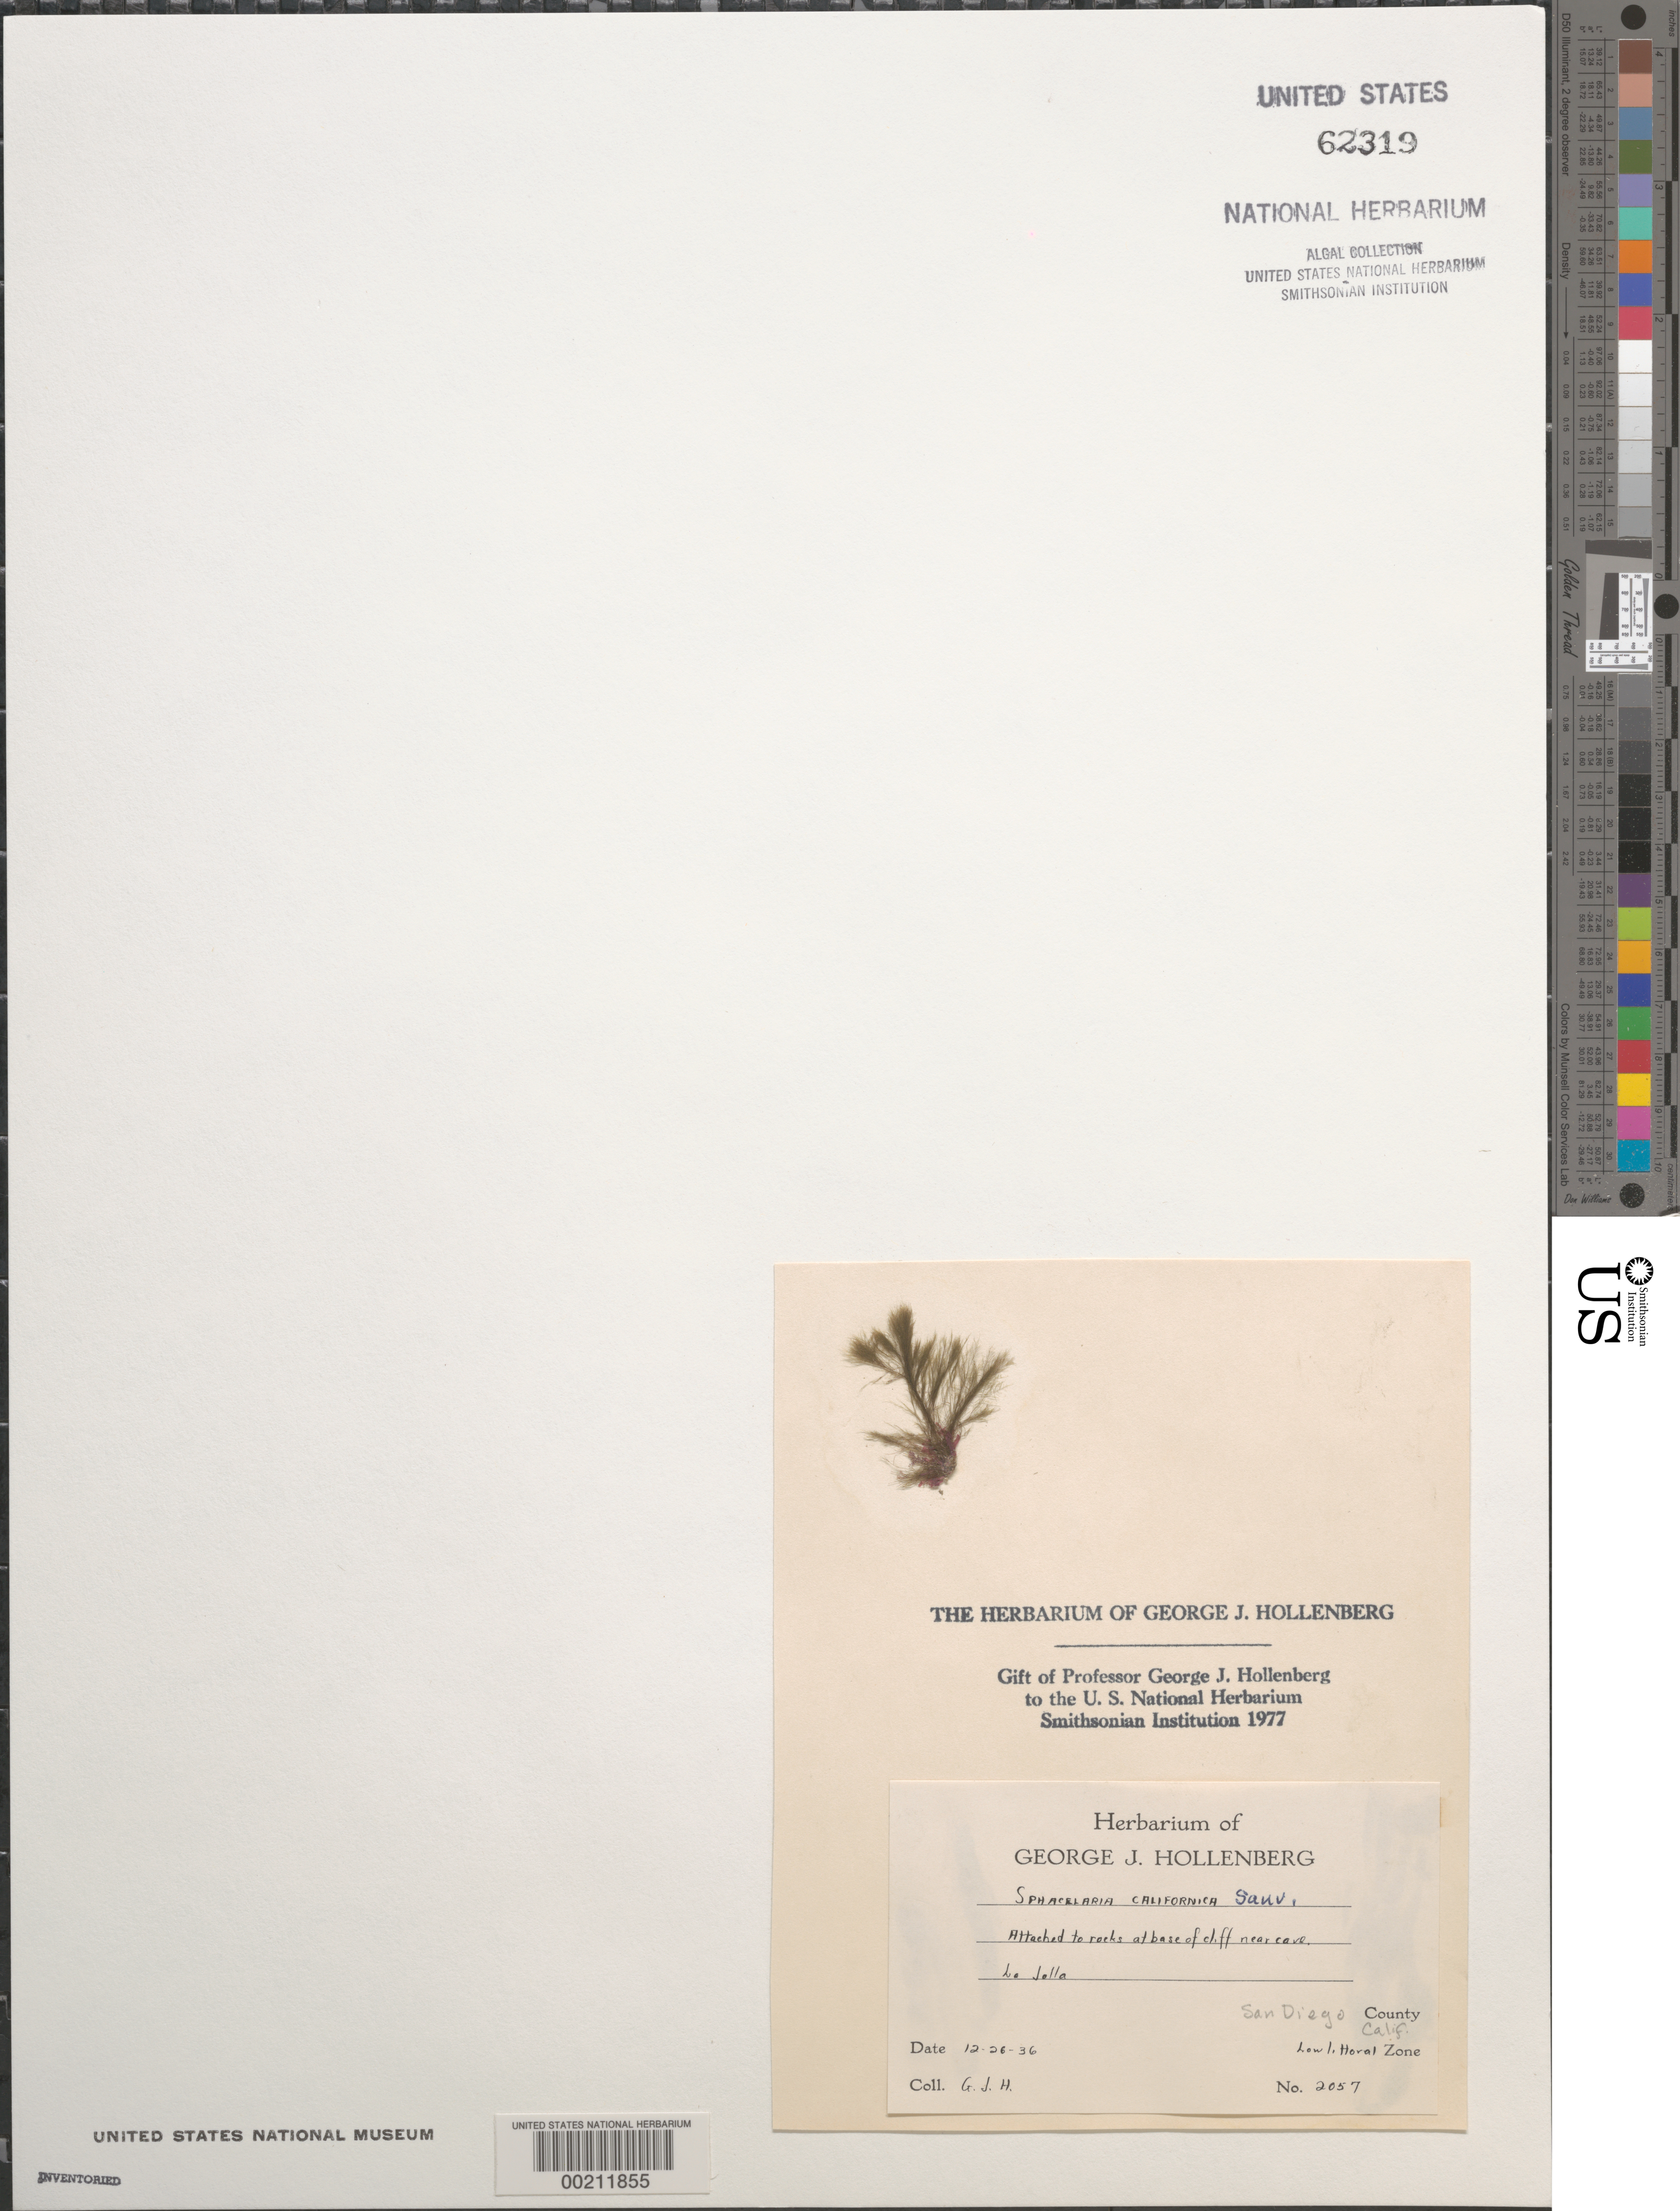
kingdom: Chromista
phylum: Ochrophyta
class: Phaeophyceae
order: Sphacelariales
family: Sphacelariaceae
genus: Sphacelaria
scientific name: Sphacelaria californica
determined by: Hollenberg, George J.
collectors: G. Hollenberg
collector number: GJH 2057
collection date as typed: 26 Dec 1936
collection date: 1936-12-26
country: United States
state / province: California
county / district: San Diego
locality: La Jolla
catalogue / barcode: US 62319